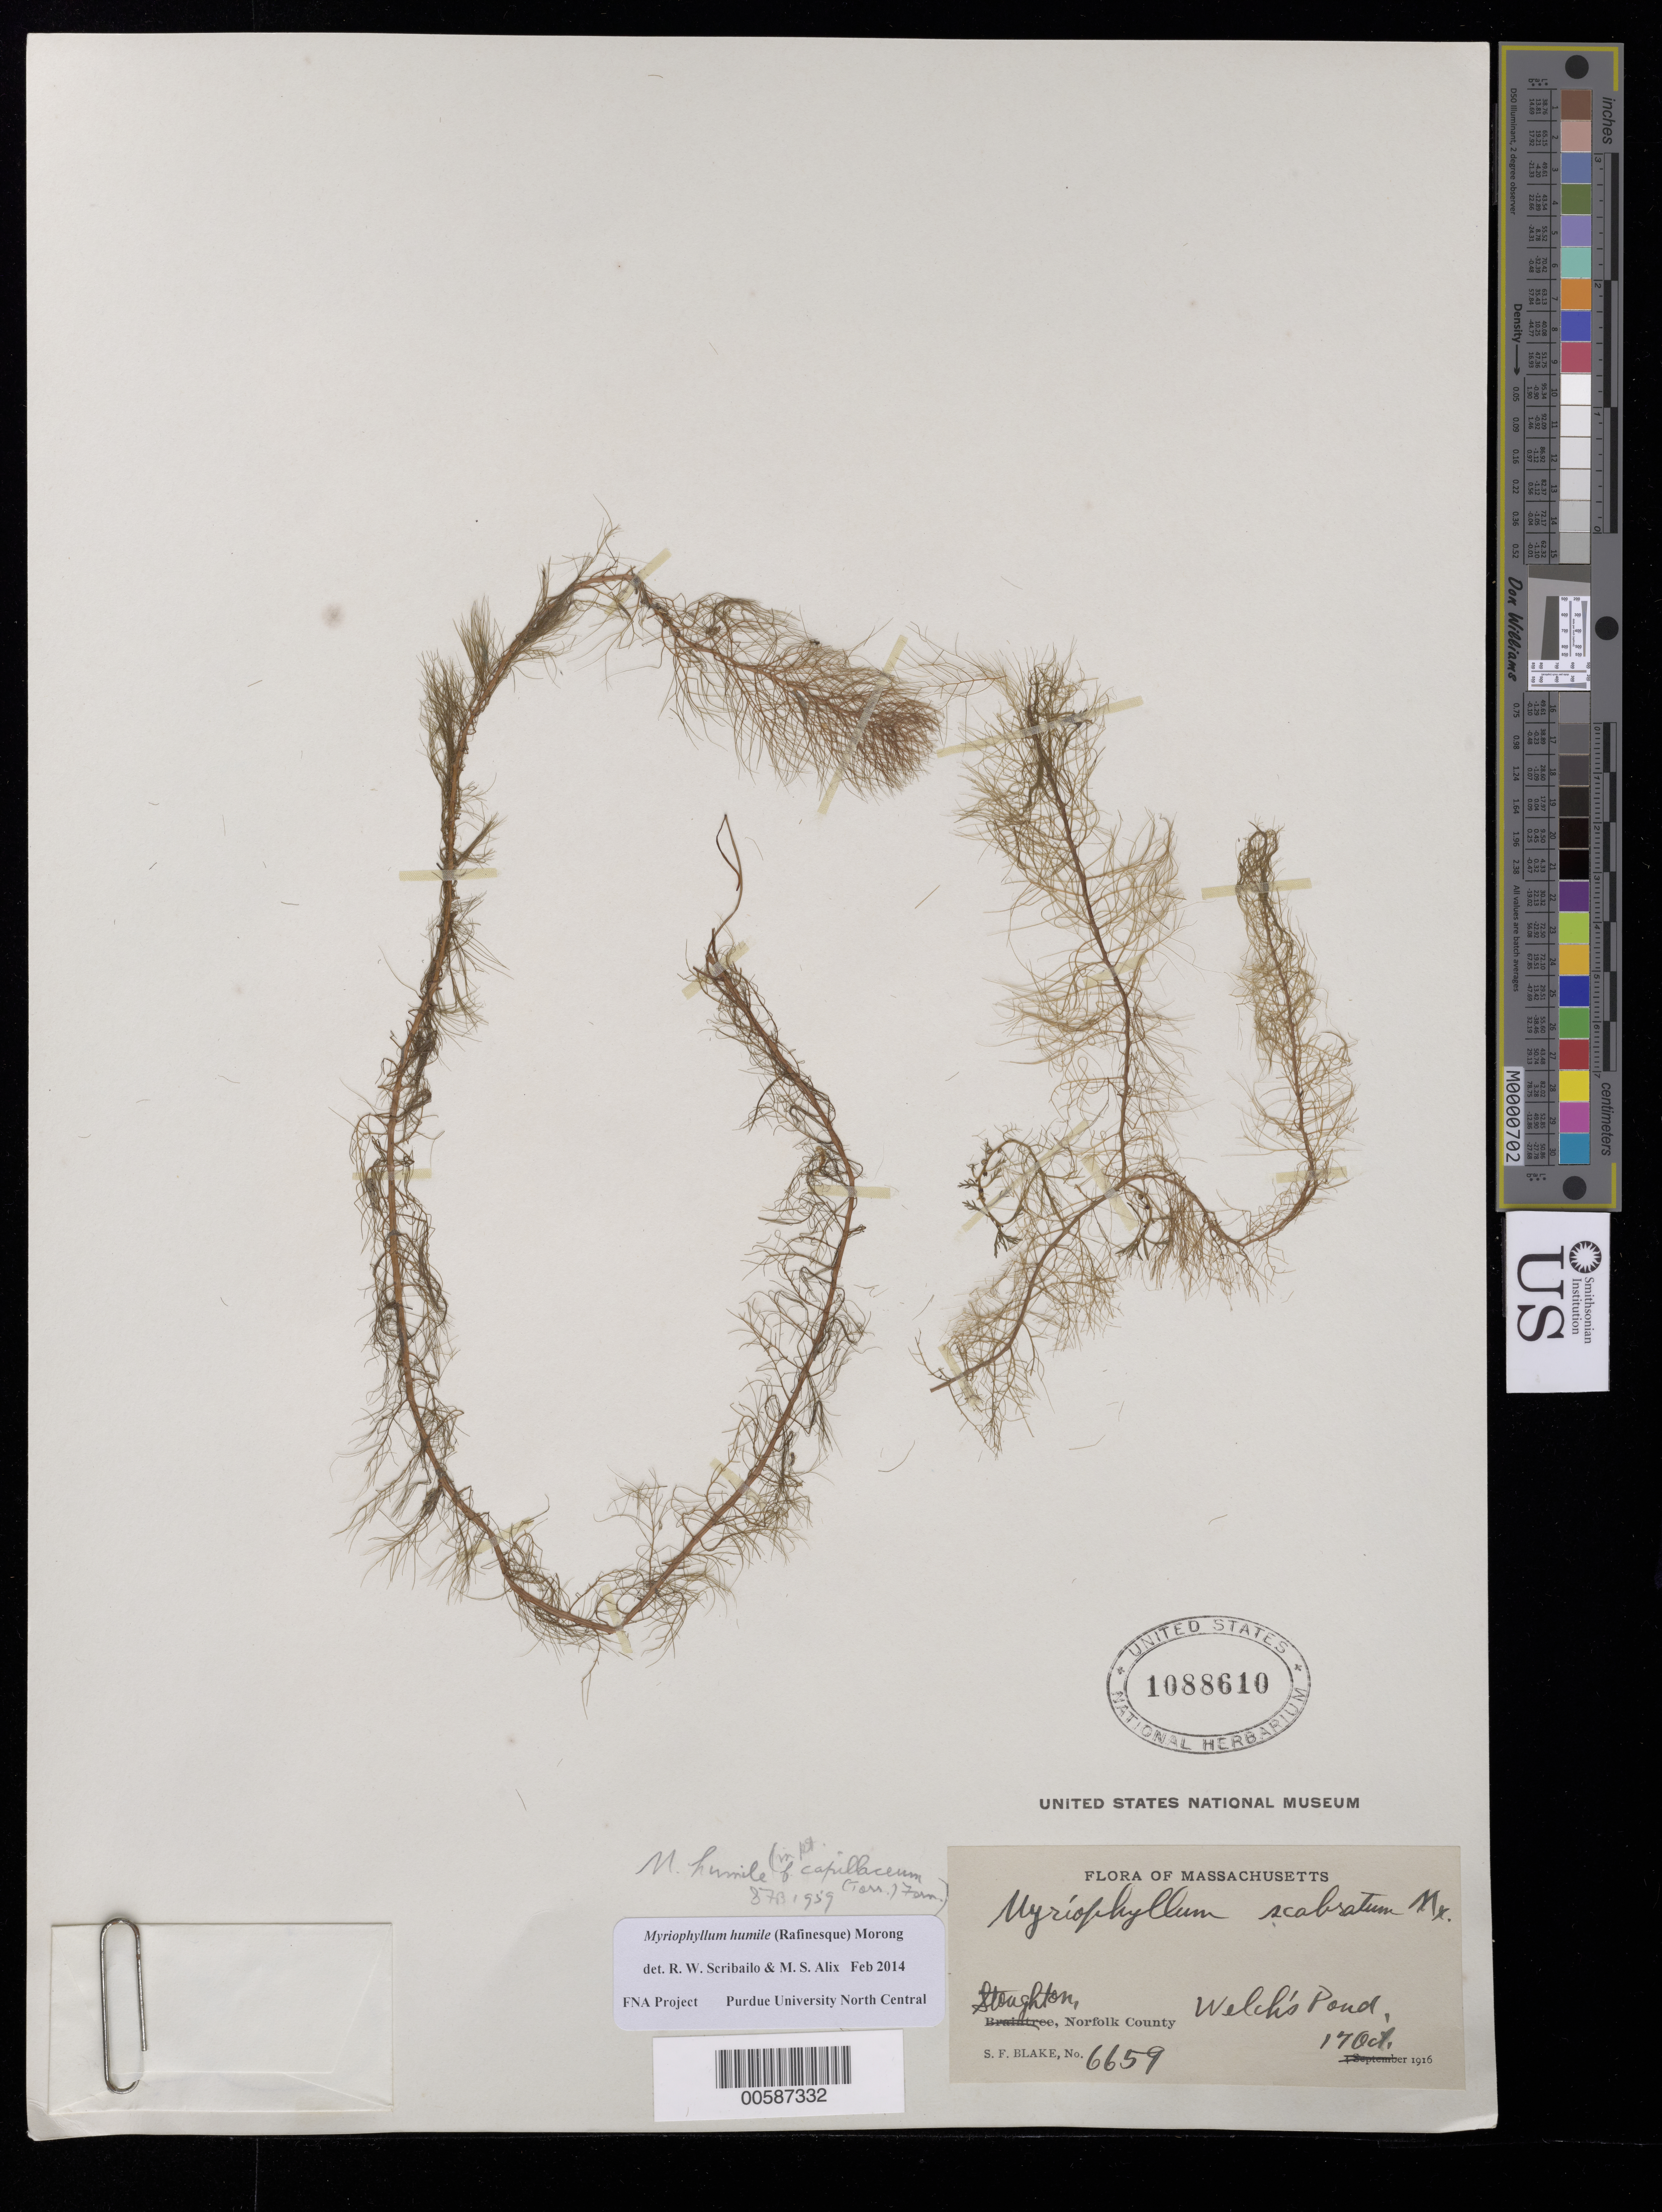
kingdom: Plantae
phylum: Tracheophyta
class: Magnoliopsida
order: Saxifragales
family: Haloragaceae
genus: Myriophyllum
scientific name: Myriophyllum humile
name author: (Raf.) Morong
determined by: Scribailo, R. W.; Alix, M. S.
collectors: S. Blake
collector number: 6659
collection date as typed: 17 Oct 1916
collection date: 1916-10-17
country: United States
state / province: Massachusetts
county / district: Norfolk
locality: Stoughton, Welch's Pond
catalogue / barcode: US 1088610